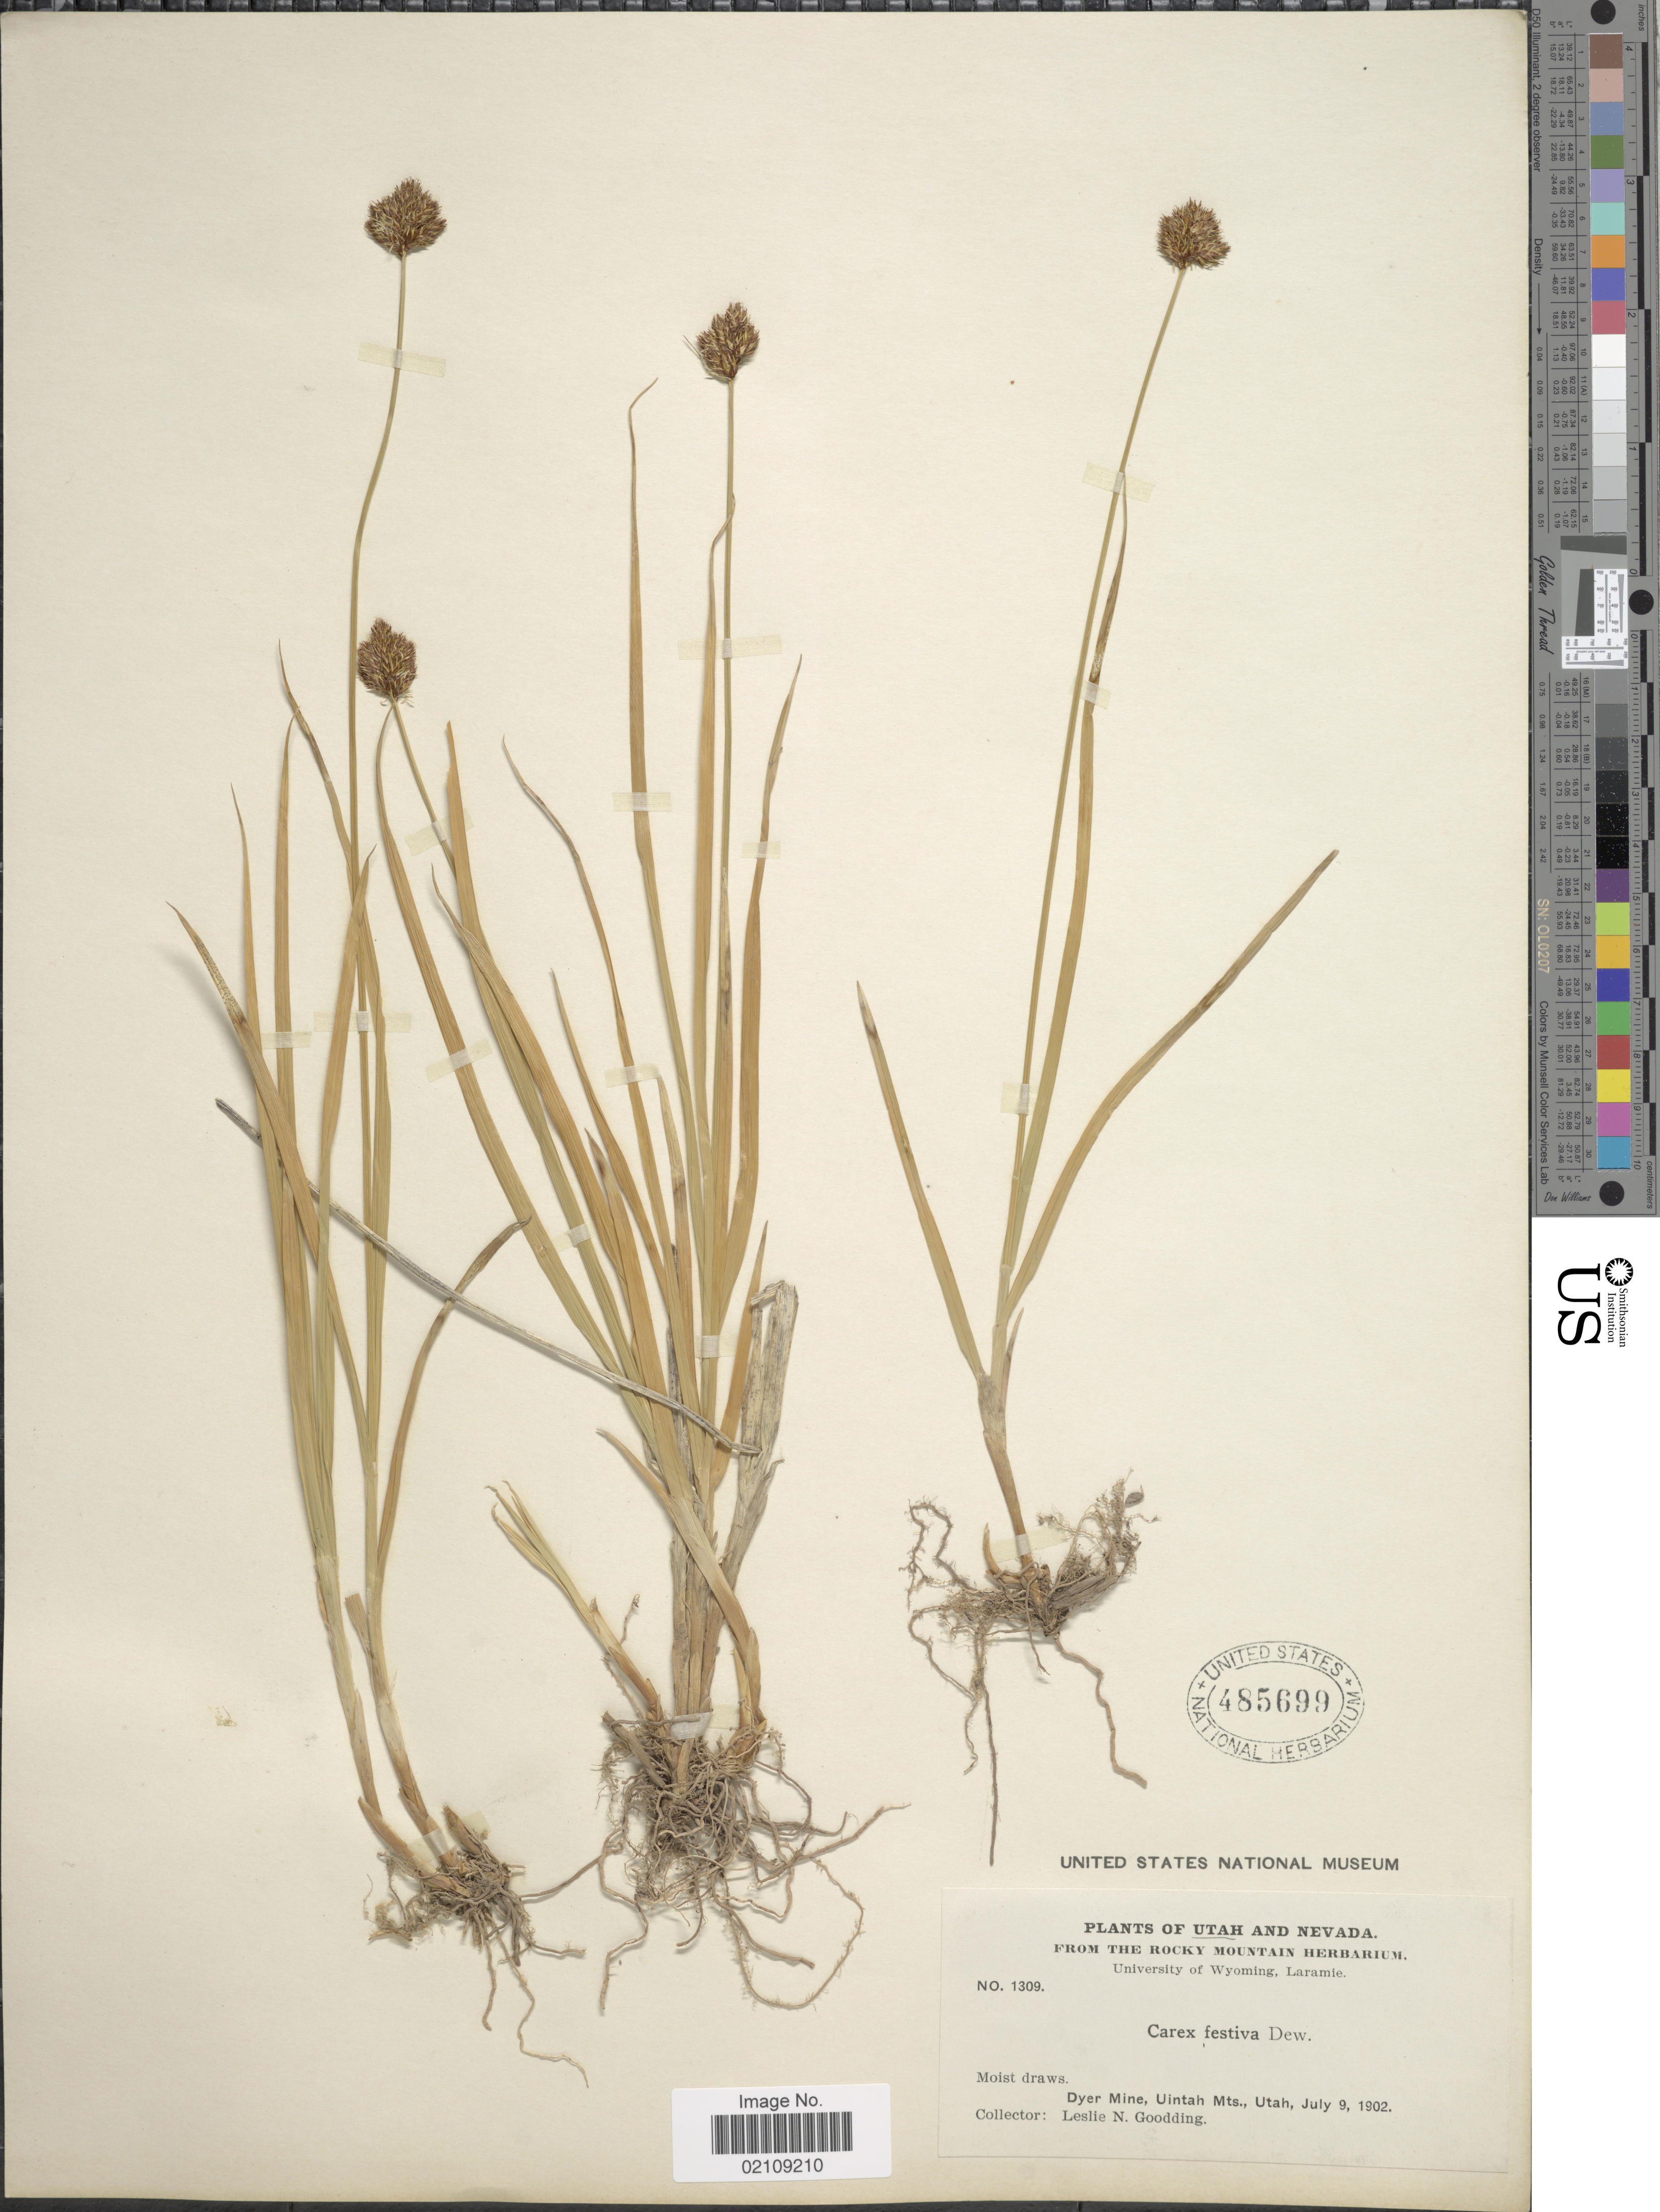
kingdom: Plantae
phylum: Tracheophyta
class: Liliopsida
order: Poales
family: Cyperaceae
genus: Carex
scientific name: Carex microptera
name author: Mack.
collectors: L. N. Goodding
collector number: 1309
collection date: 1902-07-09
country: United States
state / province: Utah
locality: Utah and Nevada, Moist draws, Dyer Mine, Uintah Mts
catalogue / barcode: US 485699